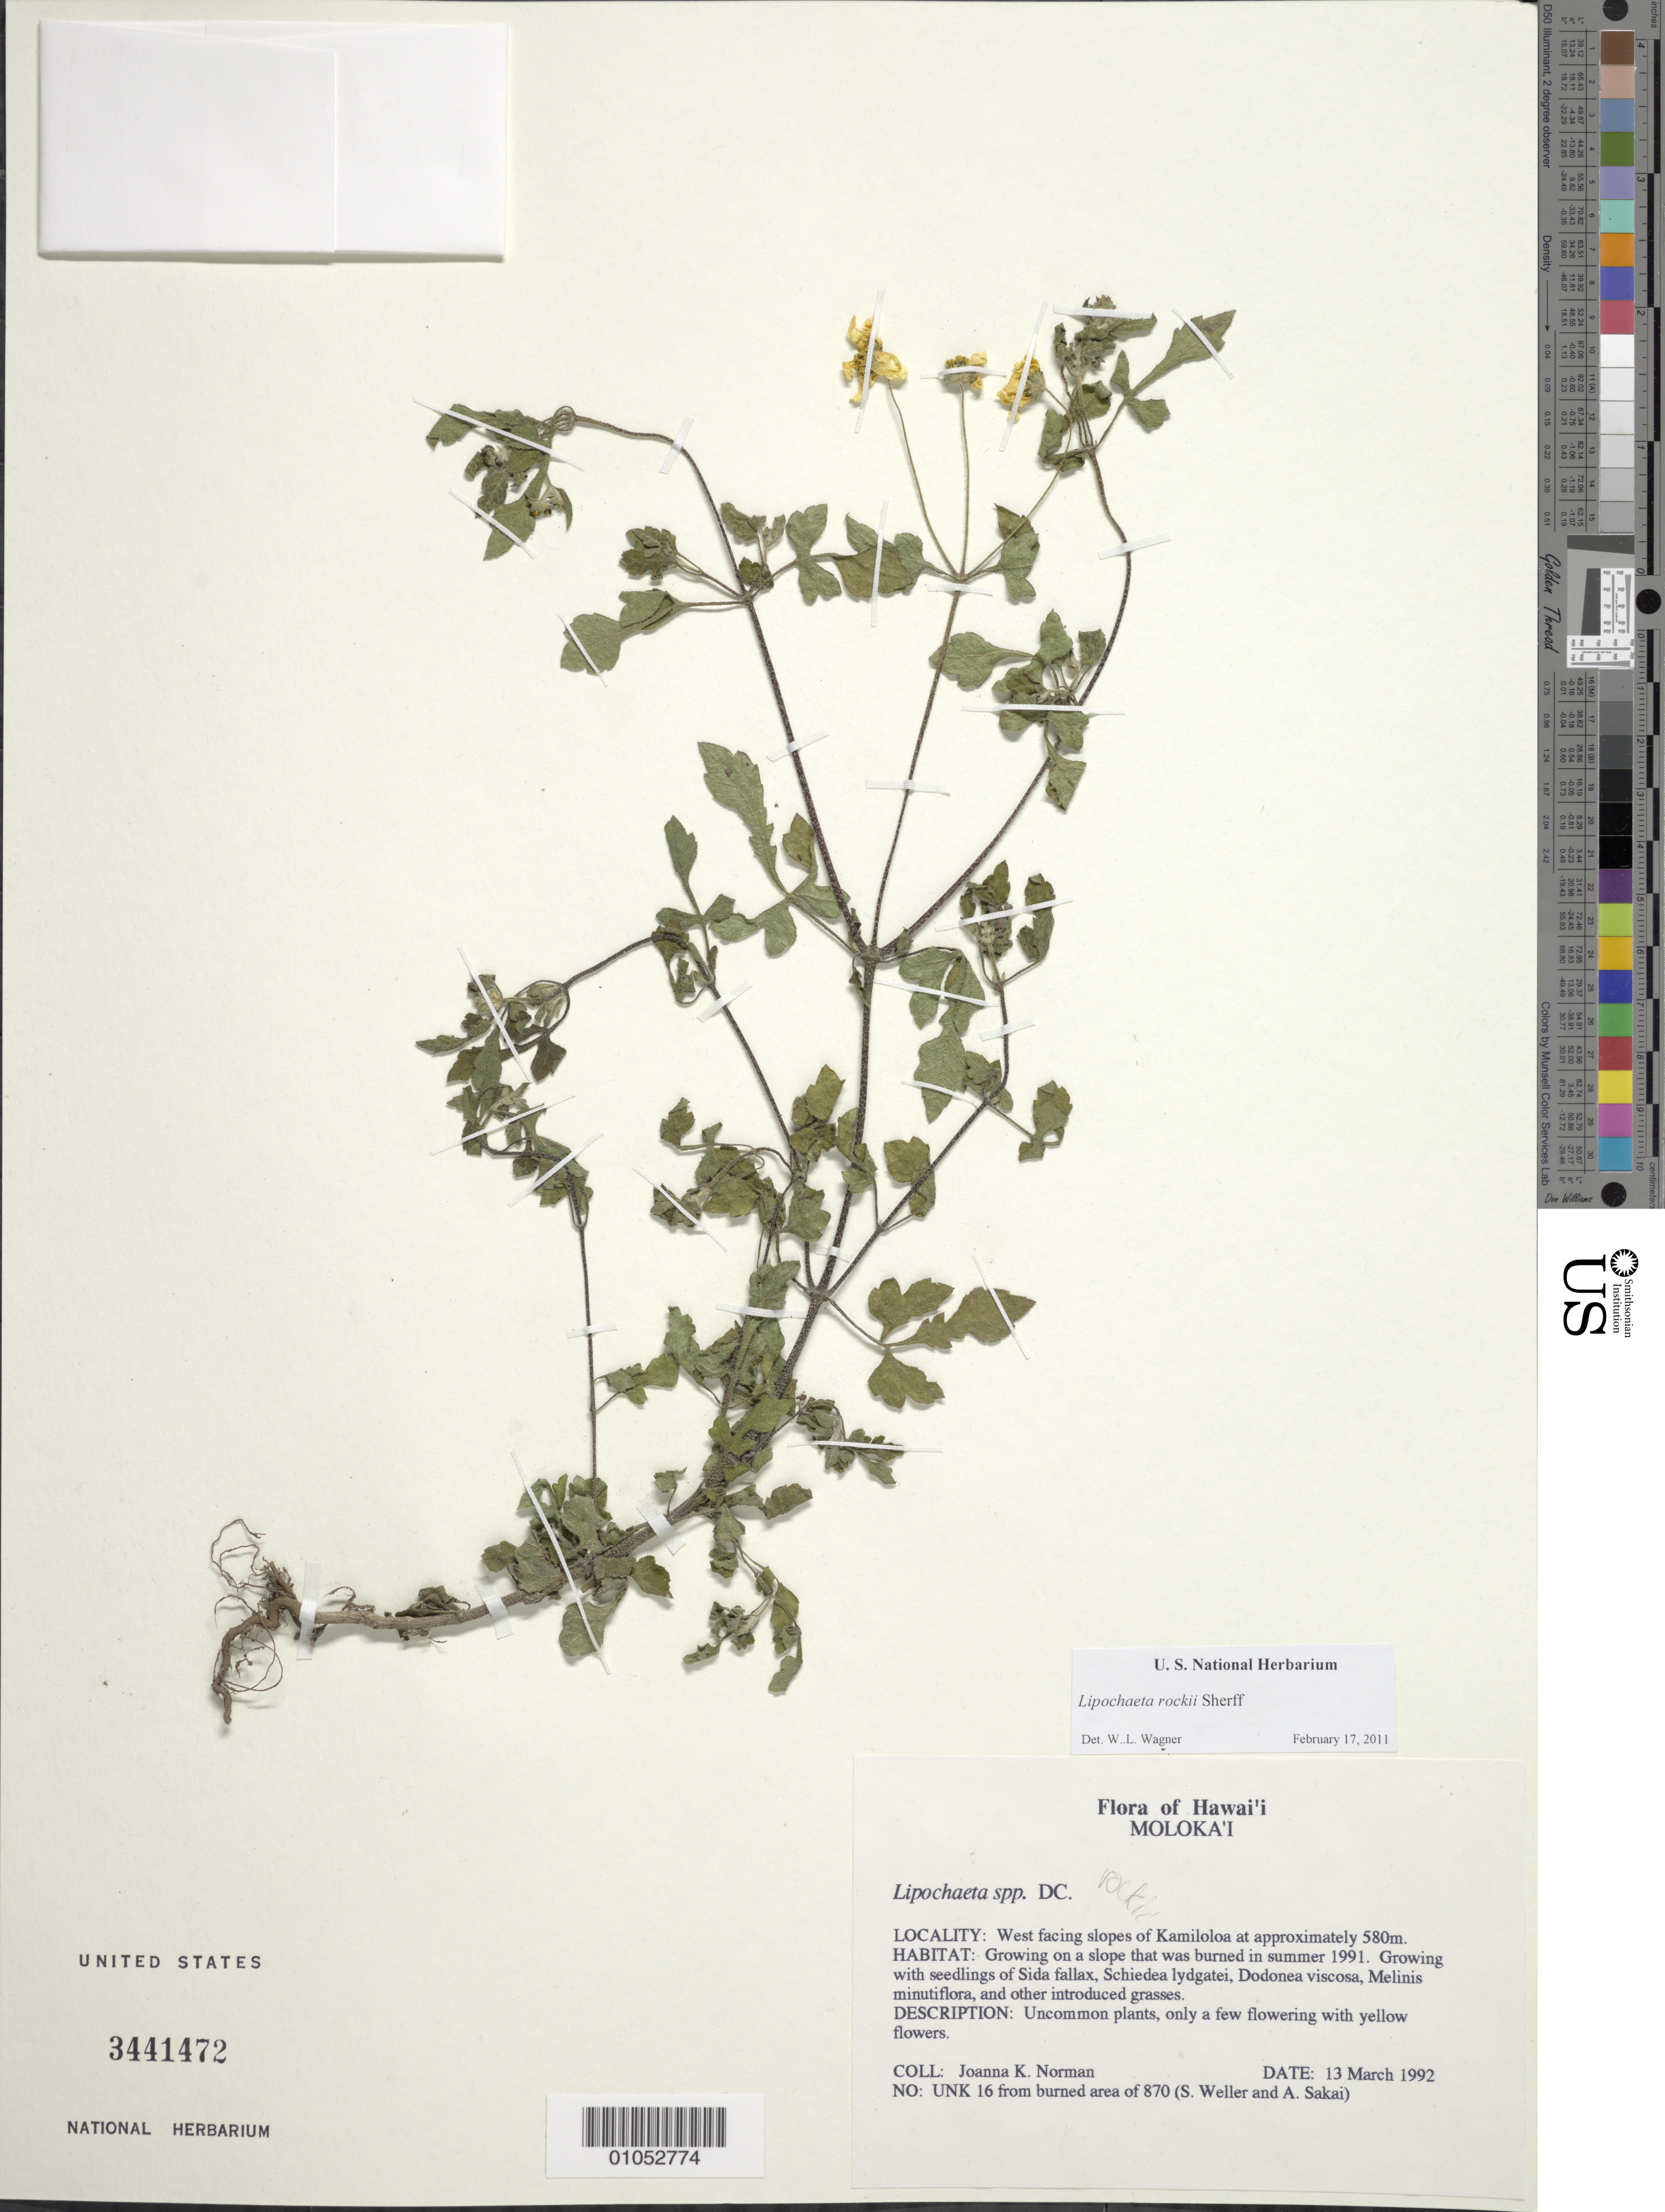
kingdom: Plantae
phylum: Tracheophyta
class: Magnoliopsida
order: Asterales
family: Asteraceae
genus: Lipochaeta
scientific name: Lipochaeta rockii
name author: Sherff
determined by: Wagner, W. L., (BOT), Smithsonian Institution - National Museum of Natural History (UNITED STATES)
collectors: J. Norman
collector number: UNK. 16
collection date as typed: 13 Mar 1992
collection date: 1992-03-13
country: United States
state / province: Hawaii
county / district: Maui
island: Moloka'i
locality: West facing slopes of Kamiloloa.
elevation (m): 580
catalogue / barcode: US 3441472